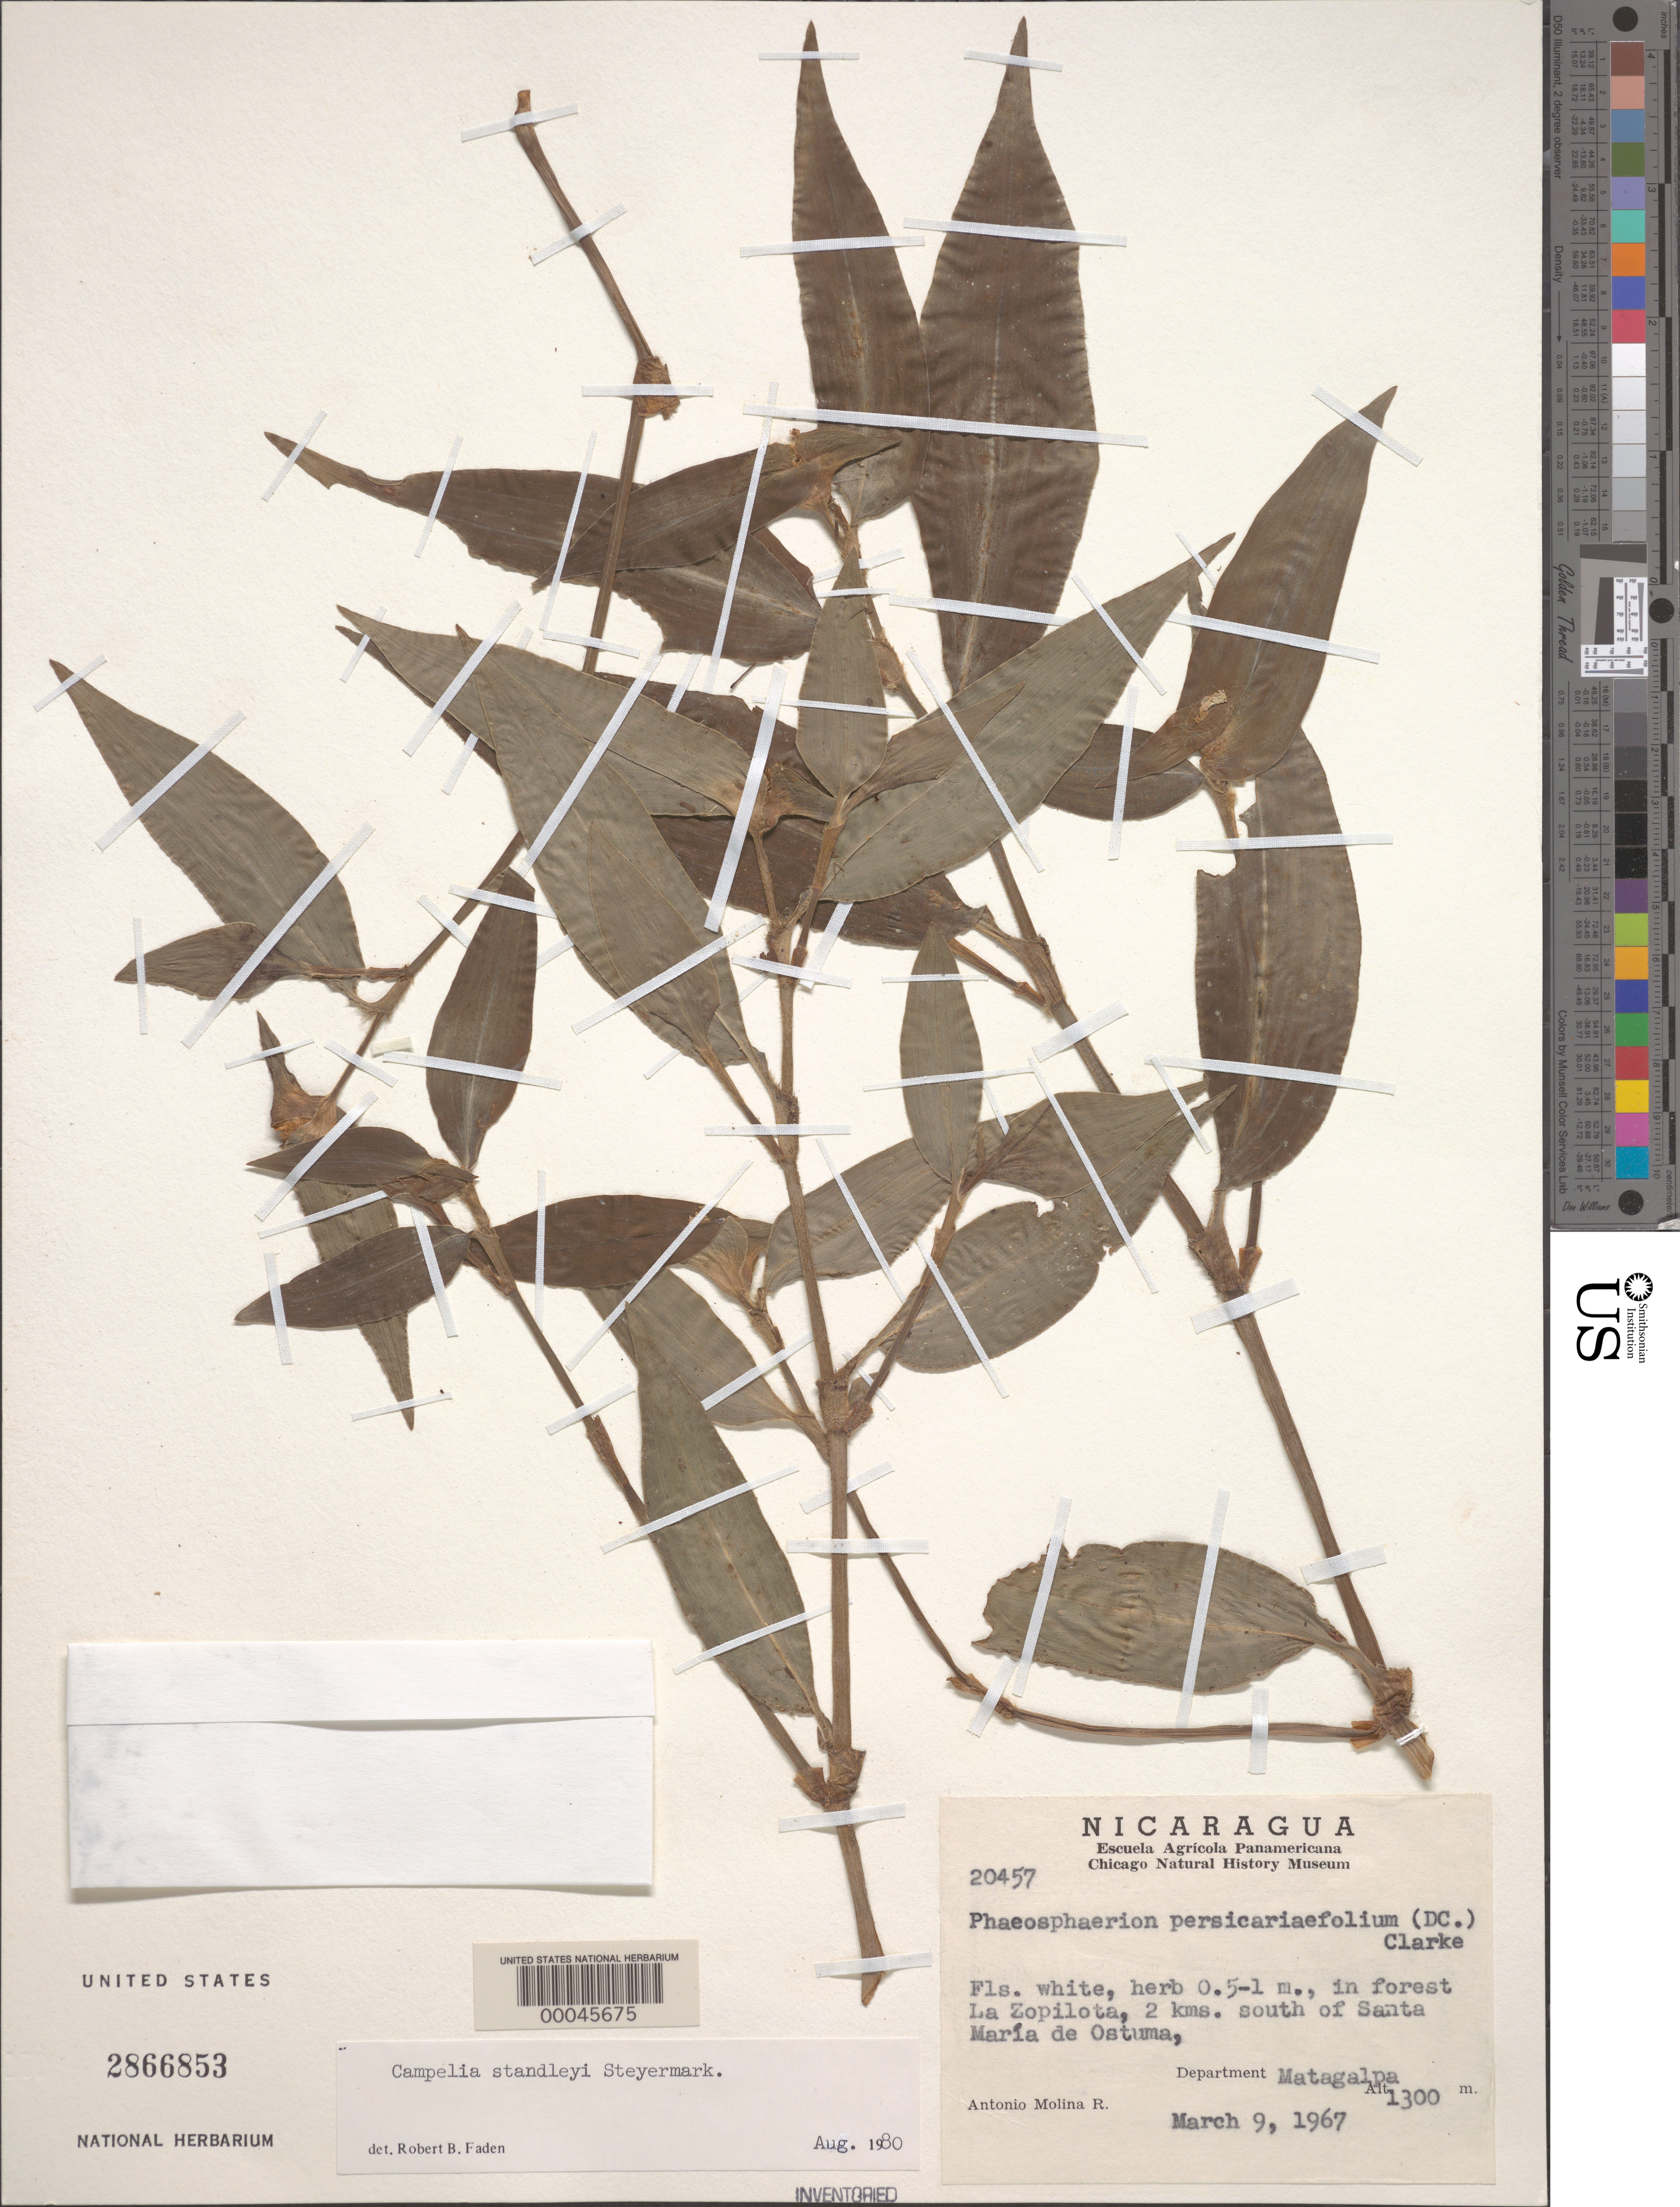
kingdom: Plantae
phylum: Tracheophyta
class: Liliopsida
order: Commelinales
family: Commelinaceae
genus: Tradescantia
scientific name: Tradescantia soconuscana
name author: Steyerm.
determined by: Faden, Robert B., (US), Smithsonian Institution - National Museum of Natural History (UNITED STATES)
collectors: A. Molina R.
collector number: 20457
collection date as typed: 09 Mar 1967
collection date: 1967-03-09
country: Nicaragua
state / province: Matagalpa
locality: La zopilota, s of santa maria de ostuma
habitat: Forest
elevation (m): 1300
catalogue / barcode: US 2866853